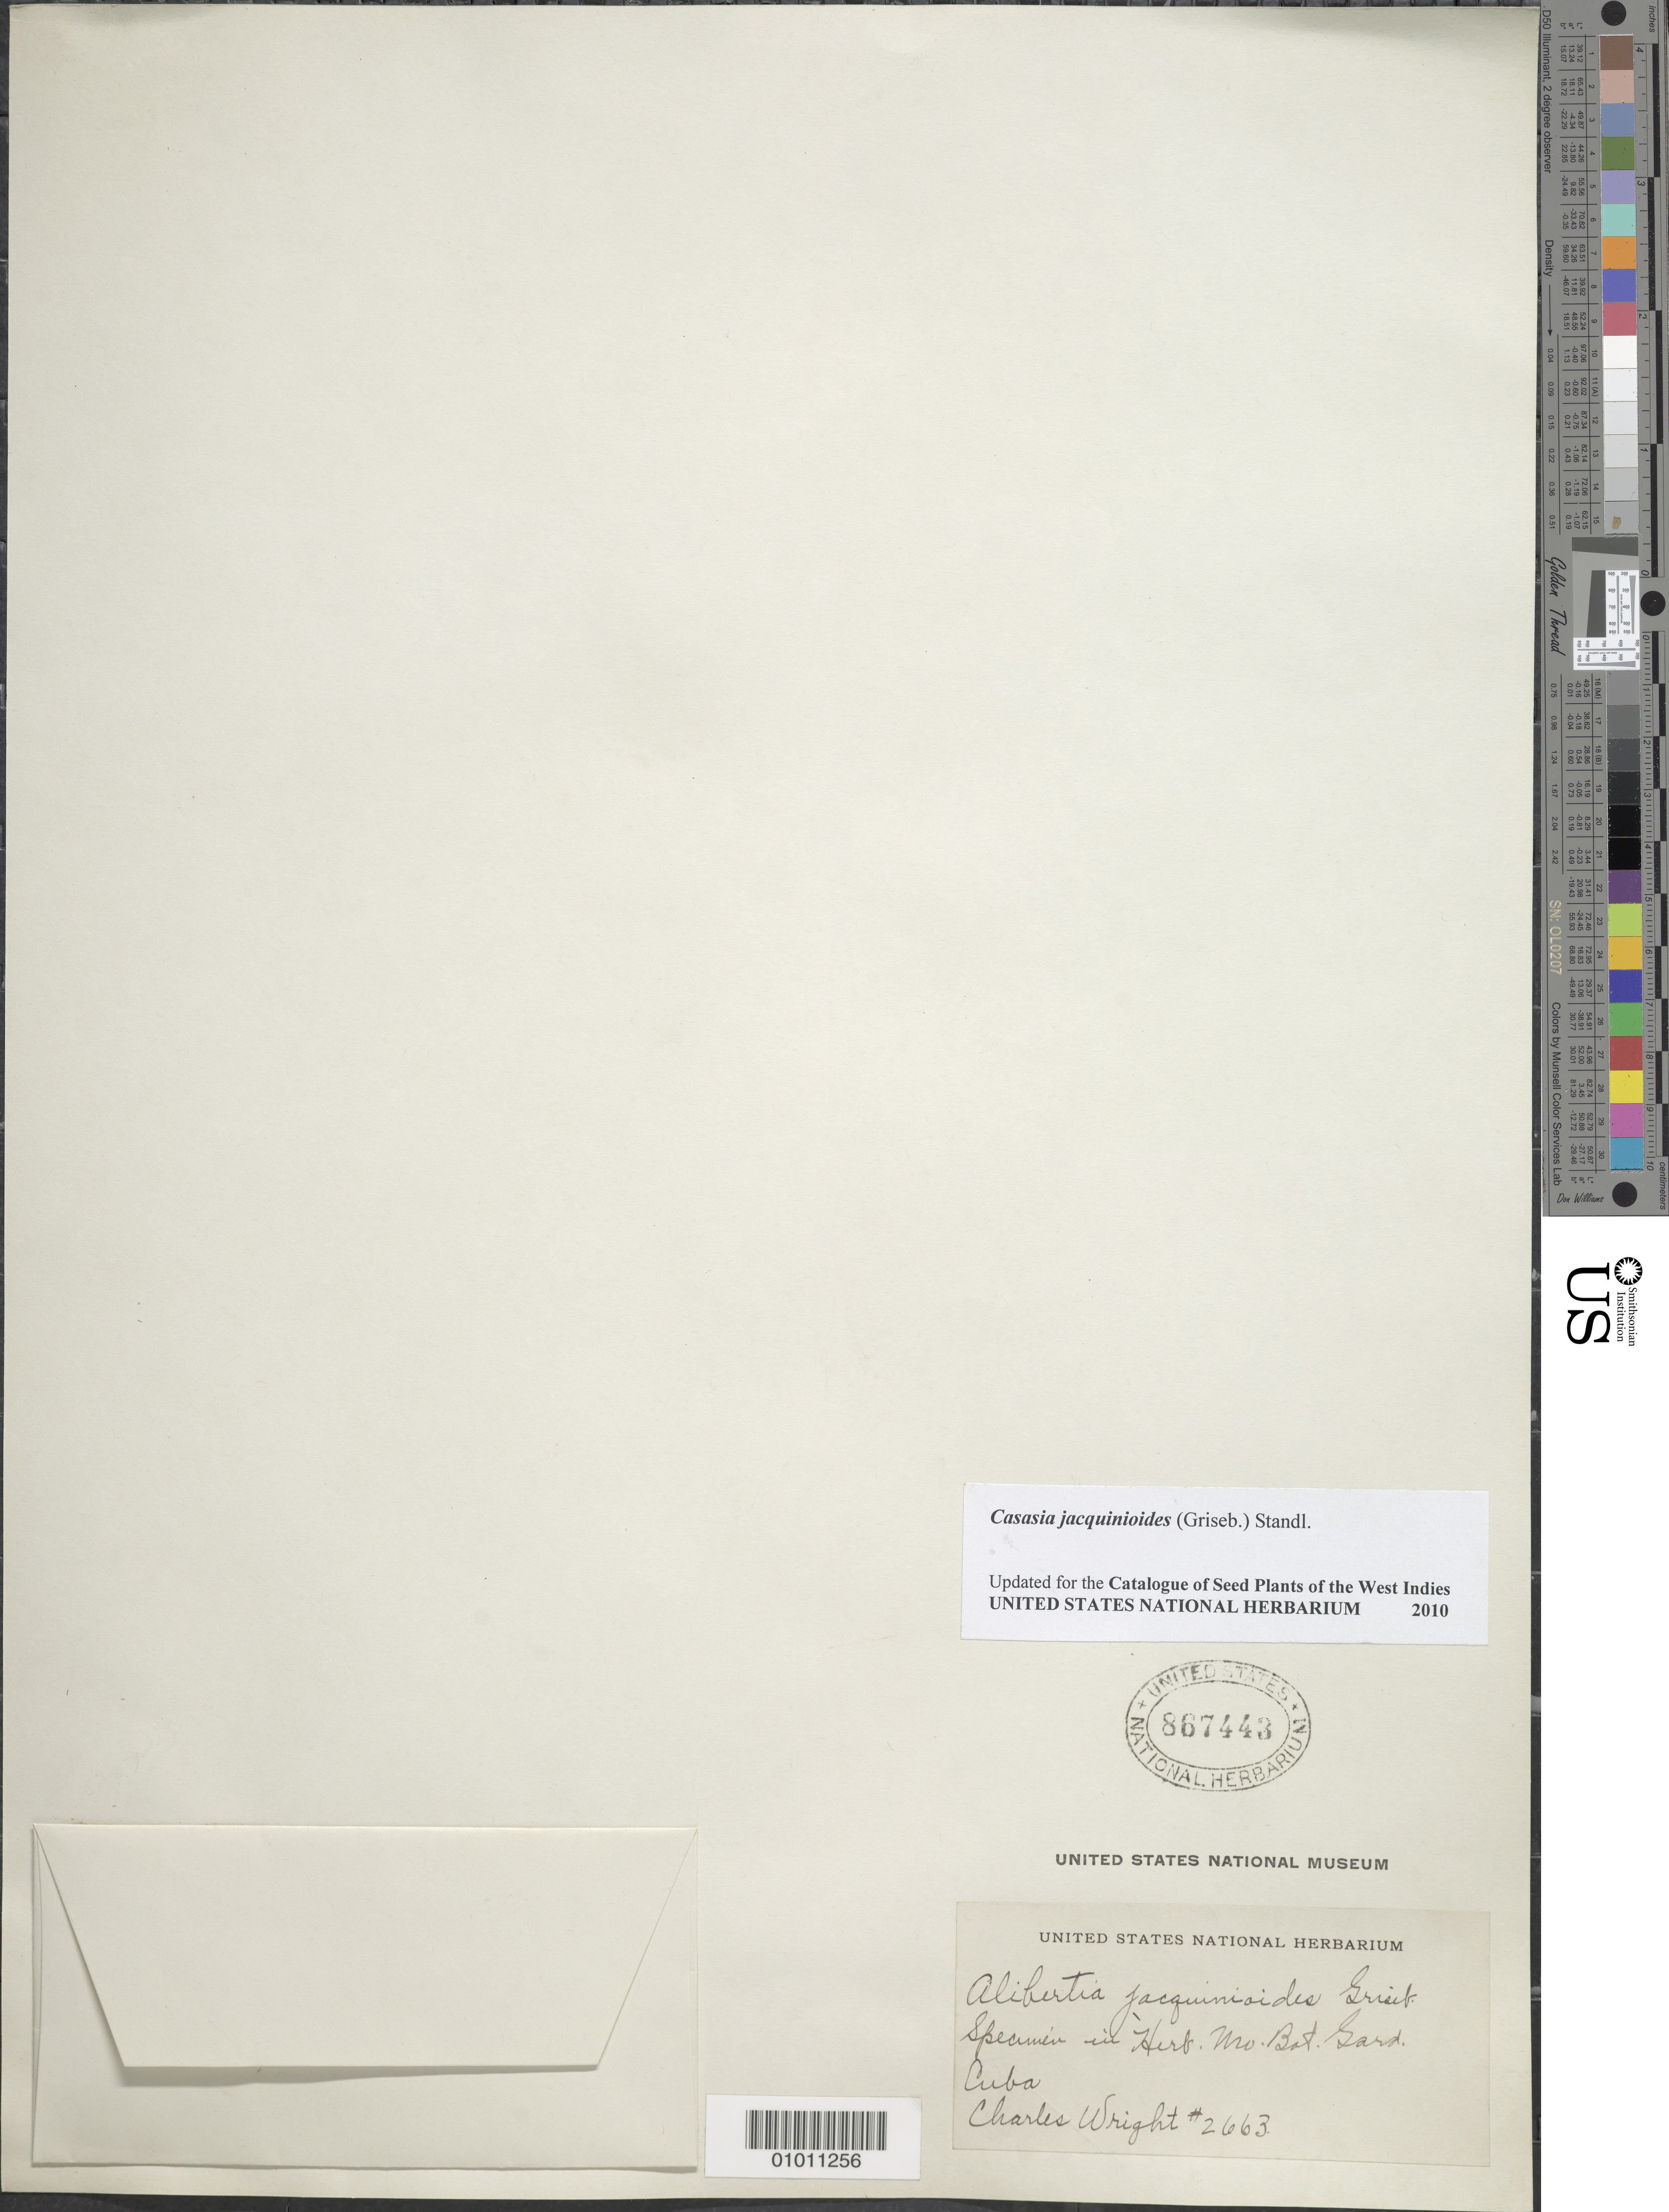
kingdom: Plantae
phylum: Tracheophyta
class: Magnoliopsida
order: Gentianales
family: Rubiaceae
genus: Casasia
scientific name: Casasia jacquinioides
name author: (Griseb.) Standl.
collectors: C. Wright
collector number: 2663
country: Cuba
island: Cuba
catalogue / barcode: US 867443